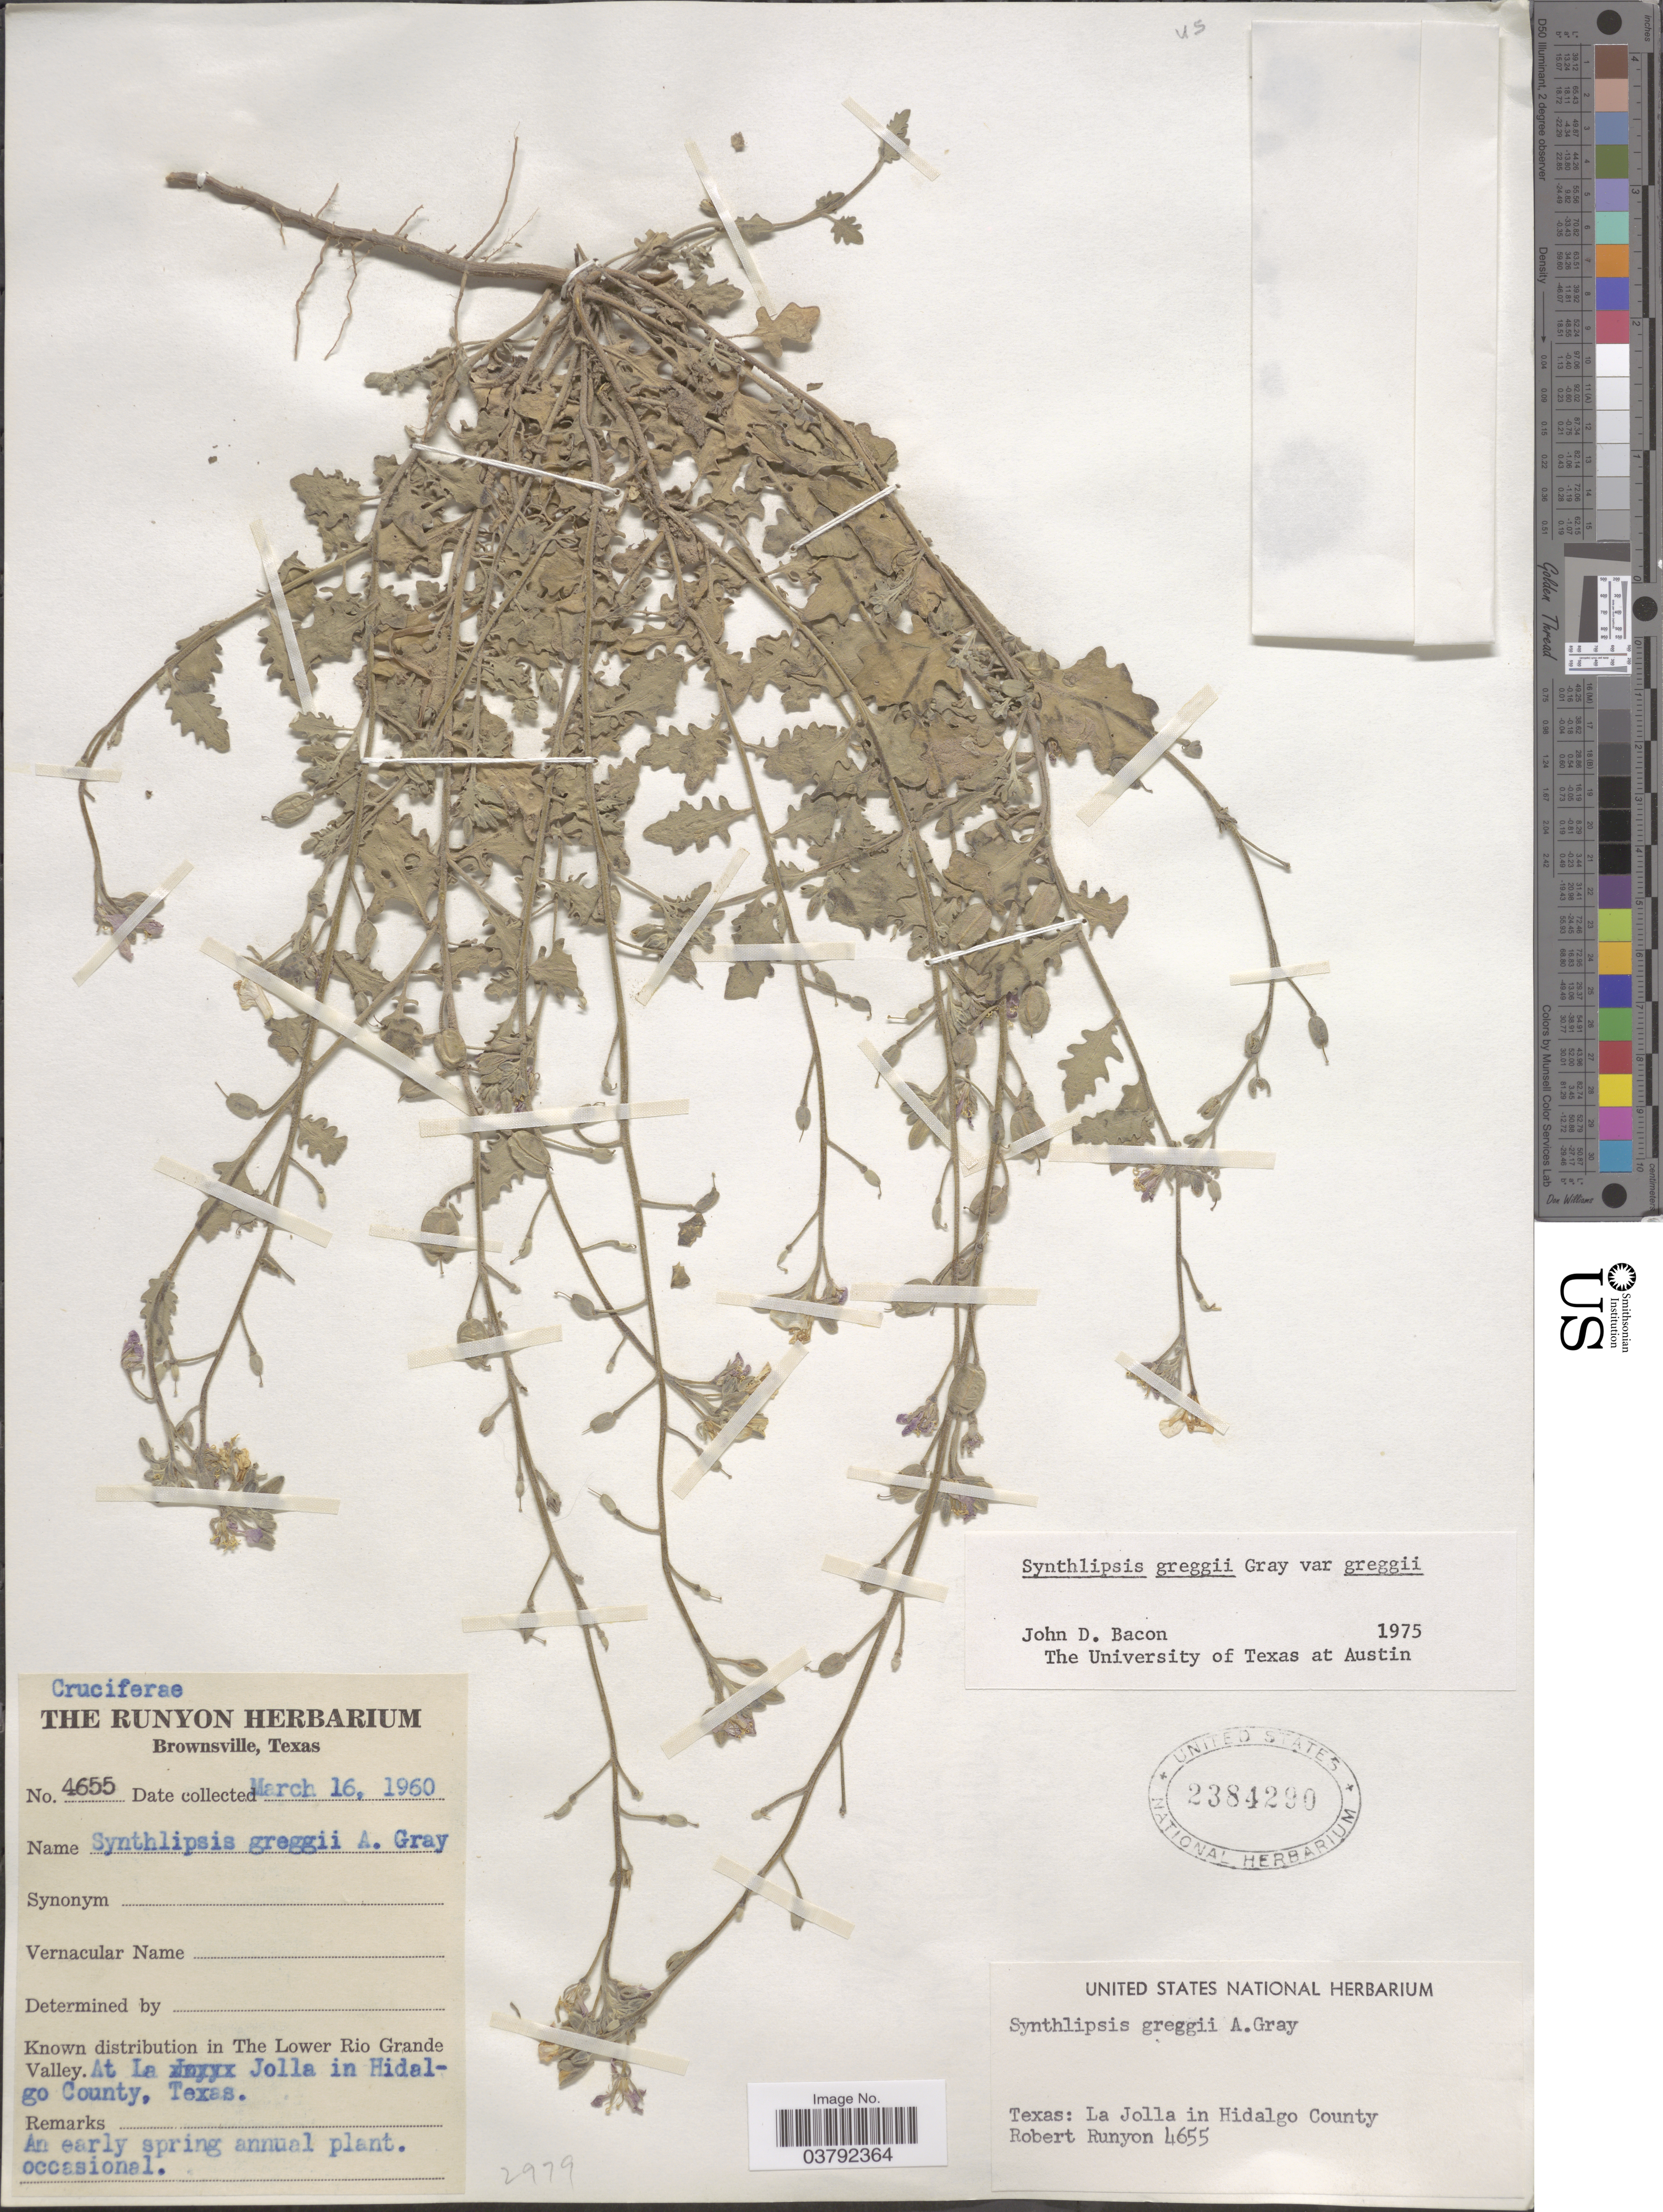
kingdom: Plantae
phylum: Tracheophyta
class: Magnoliopsida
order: Brassicales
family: Brassicaceae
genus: Synthlipsis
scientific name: Synthlipsis greggii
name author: A. Gray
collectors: R. Runyon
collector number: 4655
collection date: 1960-03-16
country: United States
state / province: Texas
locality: La Jolla in Hidalgo County [unsure placement]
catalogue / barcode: US 2384290